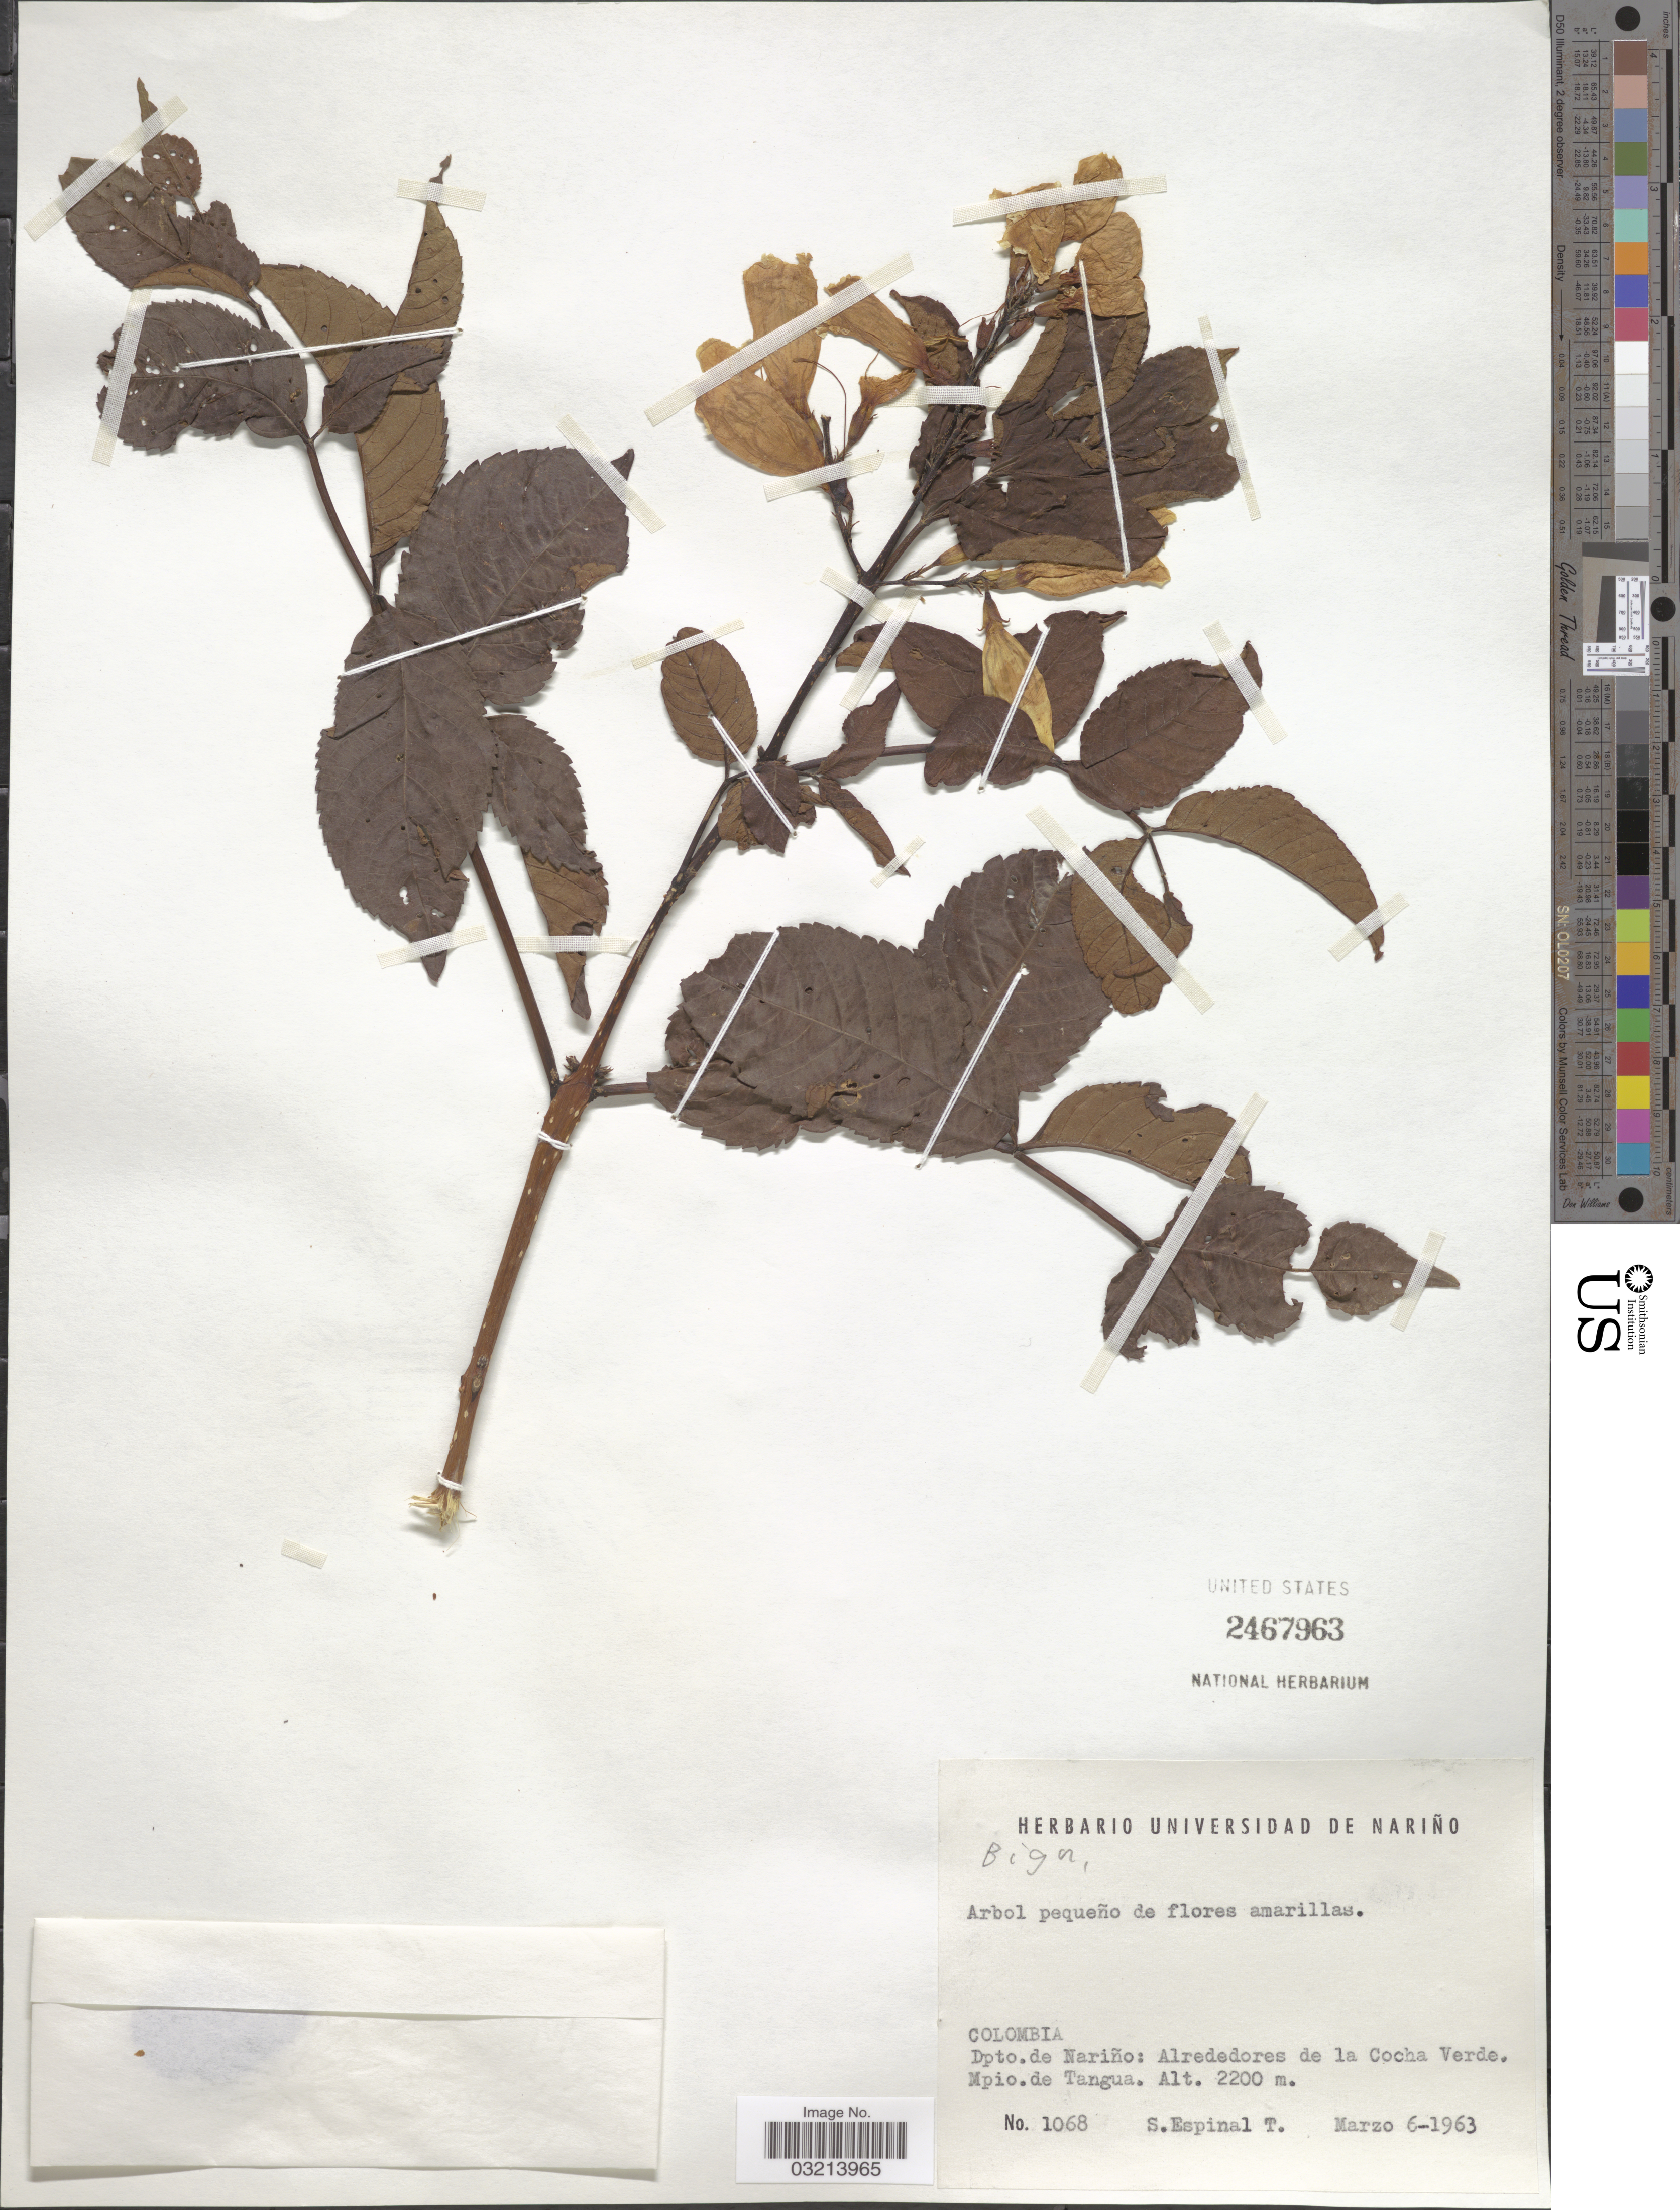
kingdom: Plantae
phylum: Tracheophyta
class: Magnoliopsida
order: Lamiales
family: Bignoniaceae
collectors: S. Espinal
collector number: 1068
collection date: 1963-03-06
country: Colombia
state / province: Nariño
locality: Dpto.de Nariño: Alrededores de la Cocha Verde. Mpio.de Tangua.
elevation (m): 2200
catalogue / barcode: US 2467963